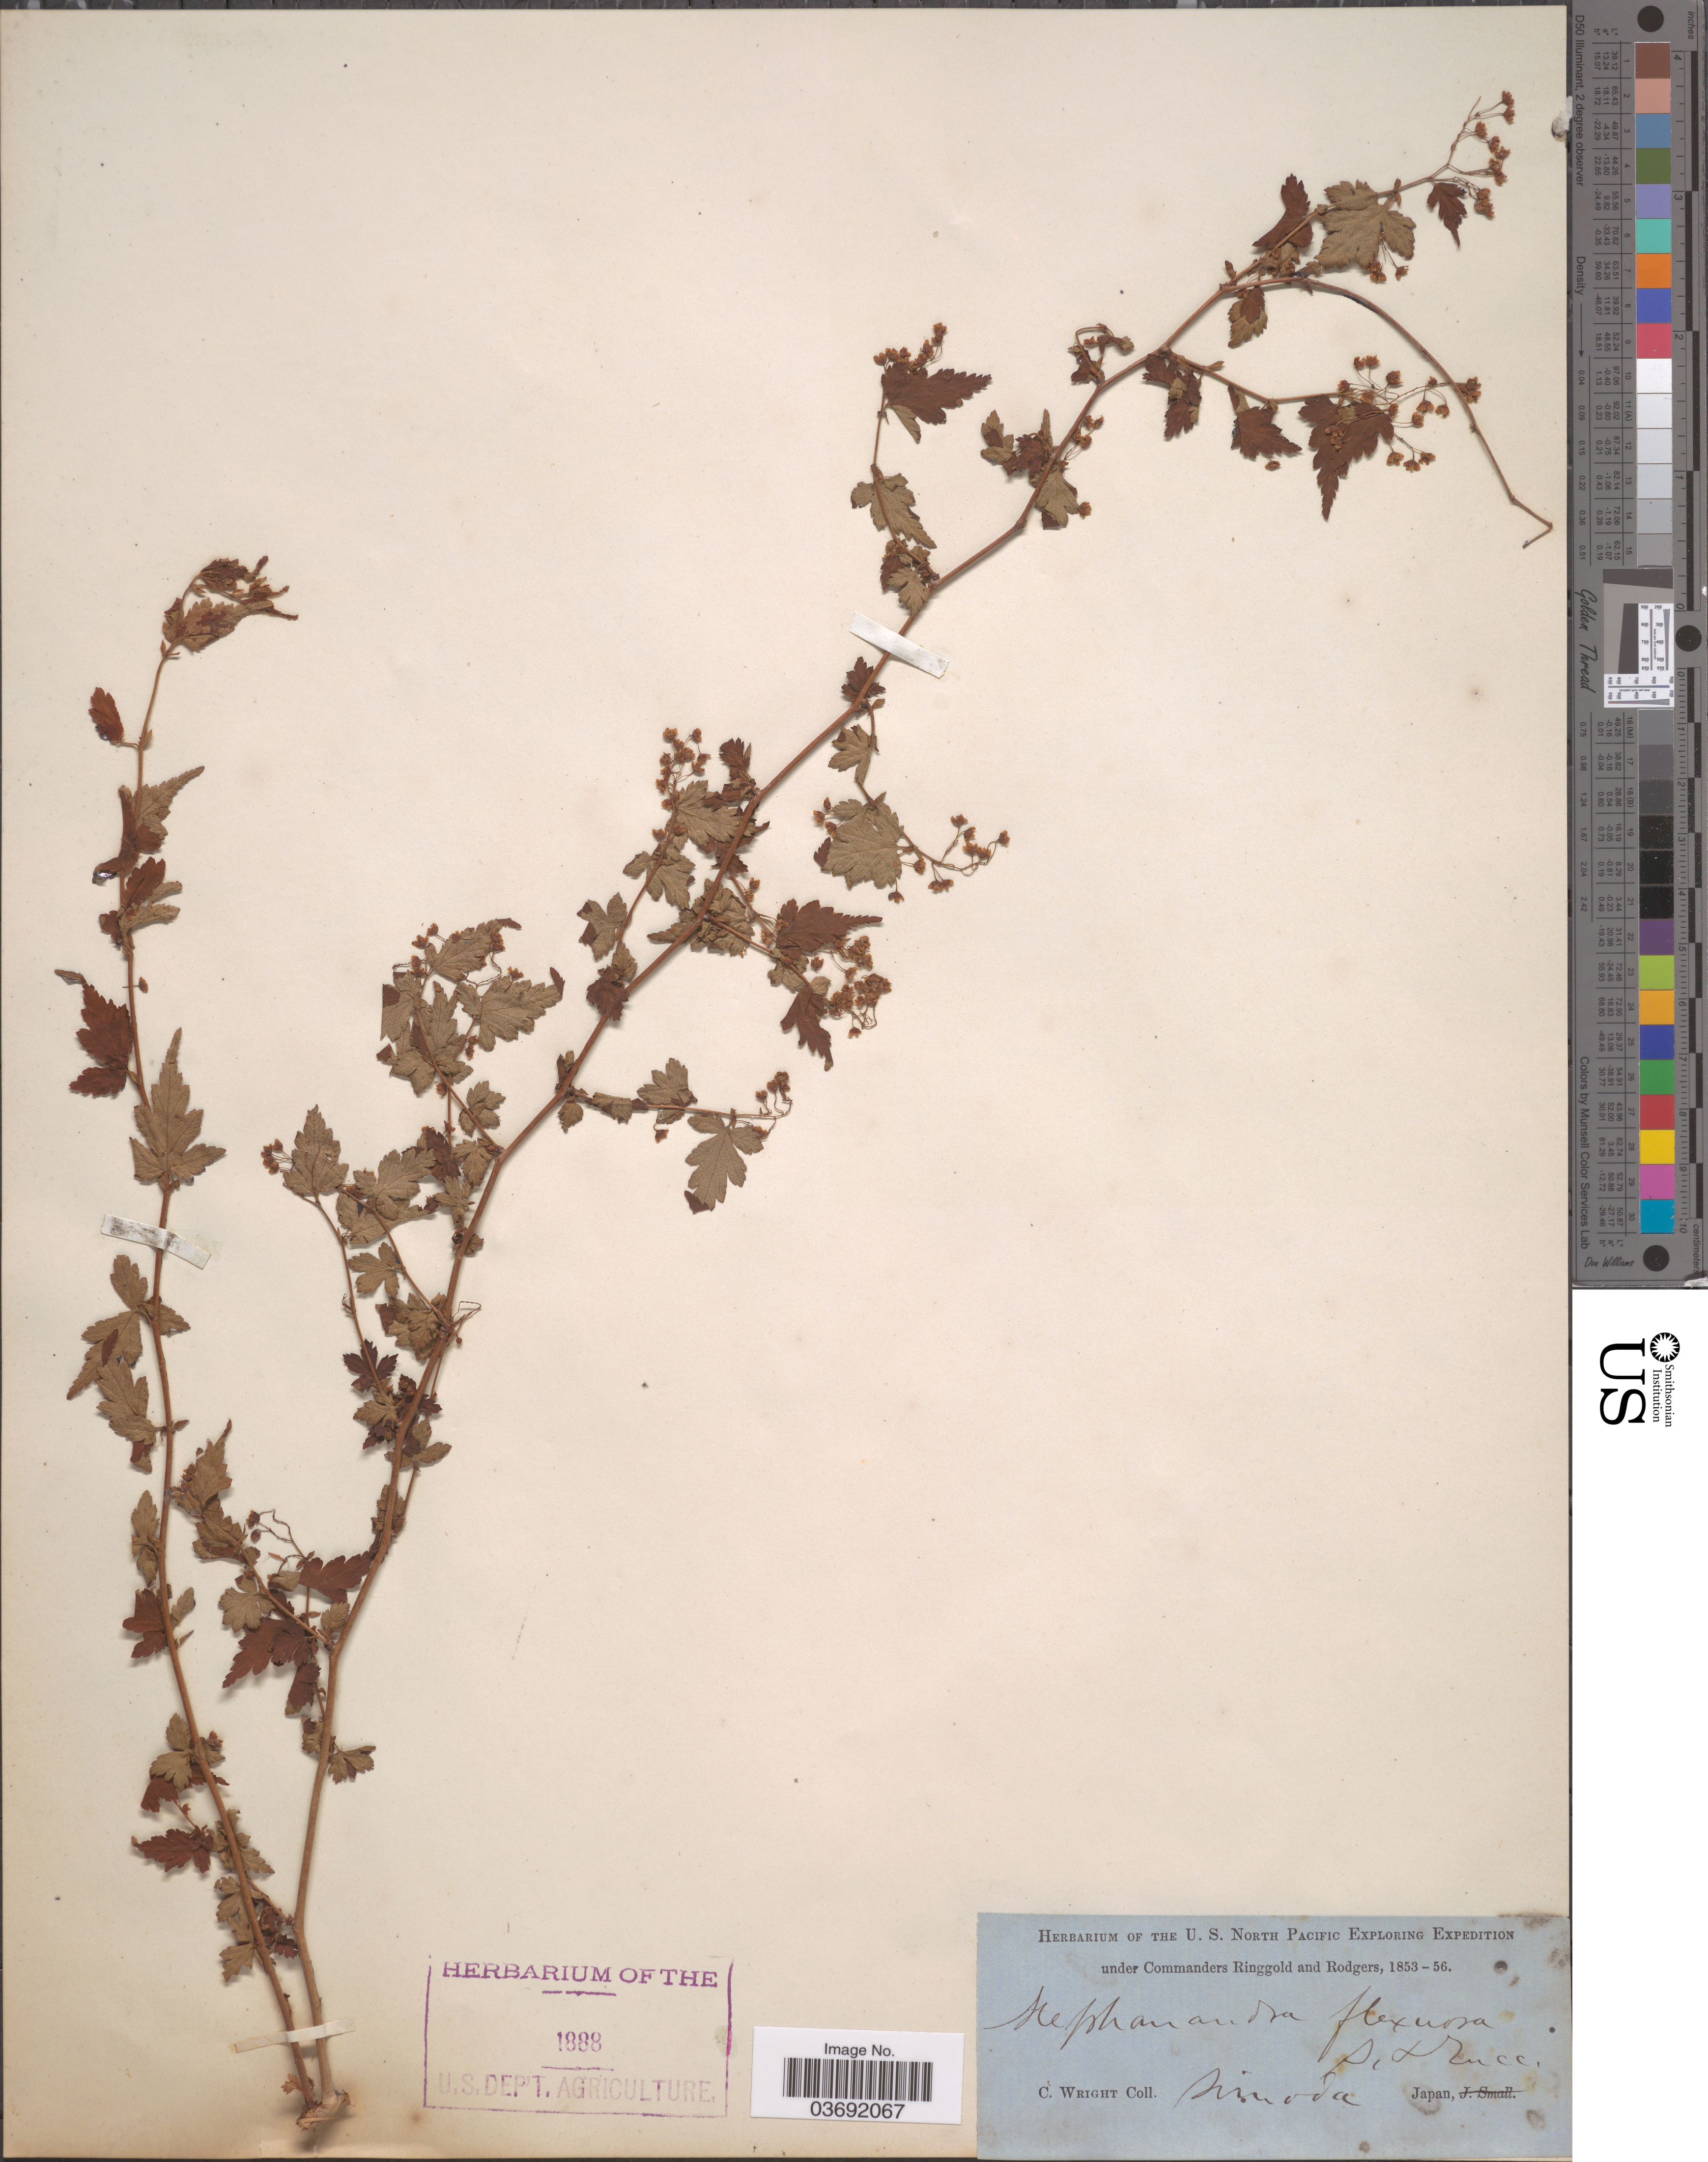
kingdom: Plantae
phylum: Tracheophyta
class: Magnoliopsida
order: Rosales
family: Rosaceae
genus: Neillia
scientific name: Neillia incisa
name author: (Thunb.) S.H. Oh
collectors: C. Wright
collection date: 1853/1856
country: Japan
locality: Simoda.